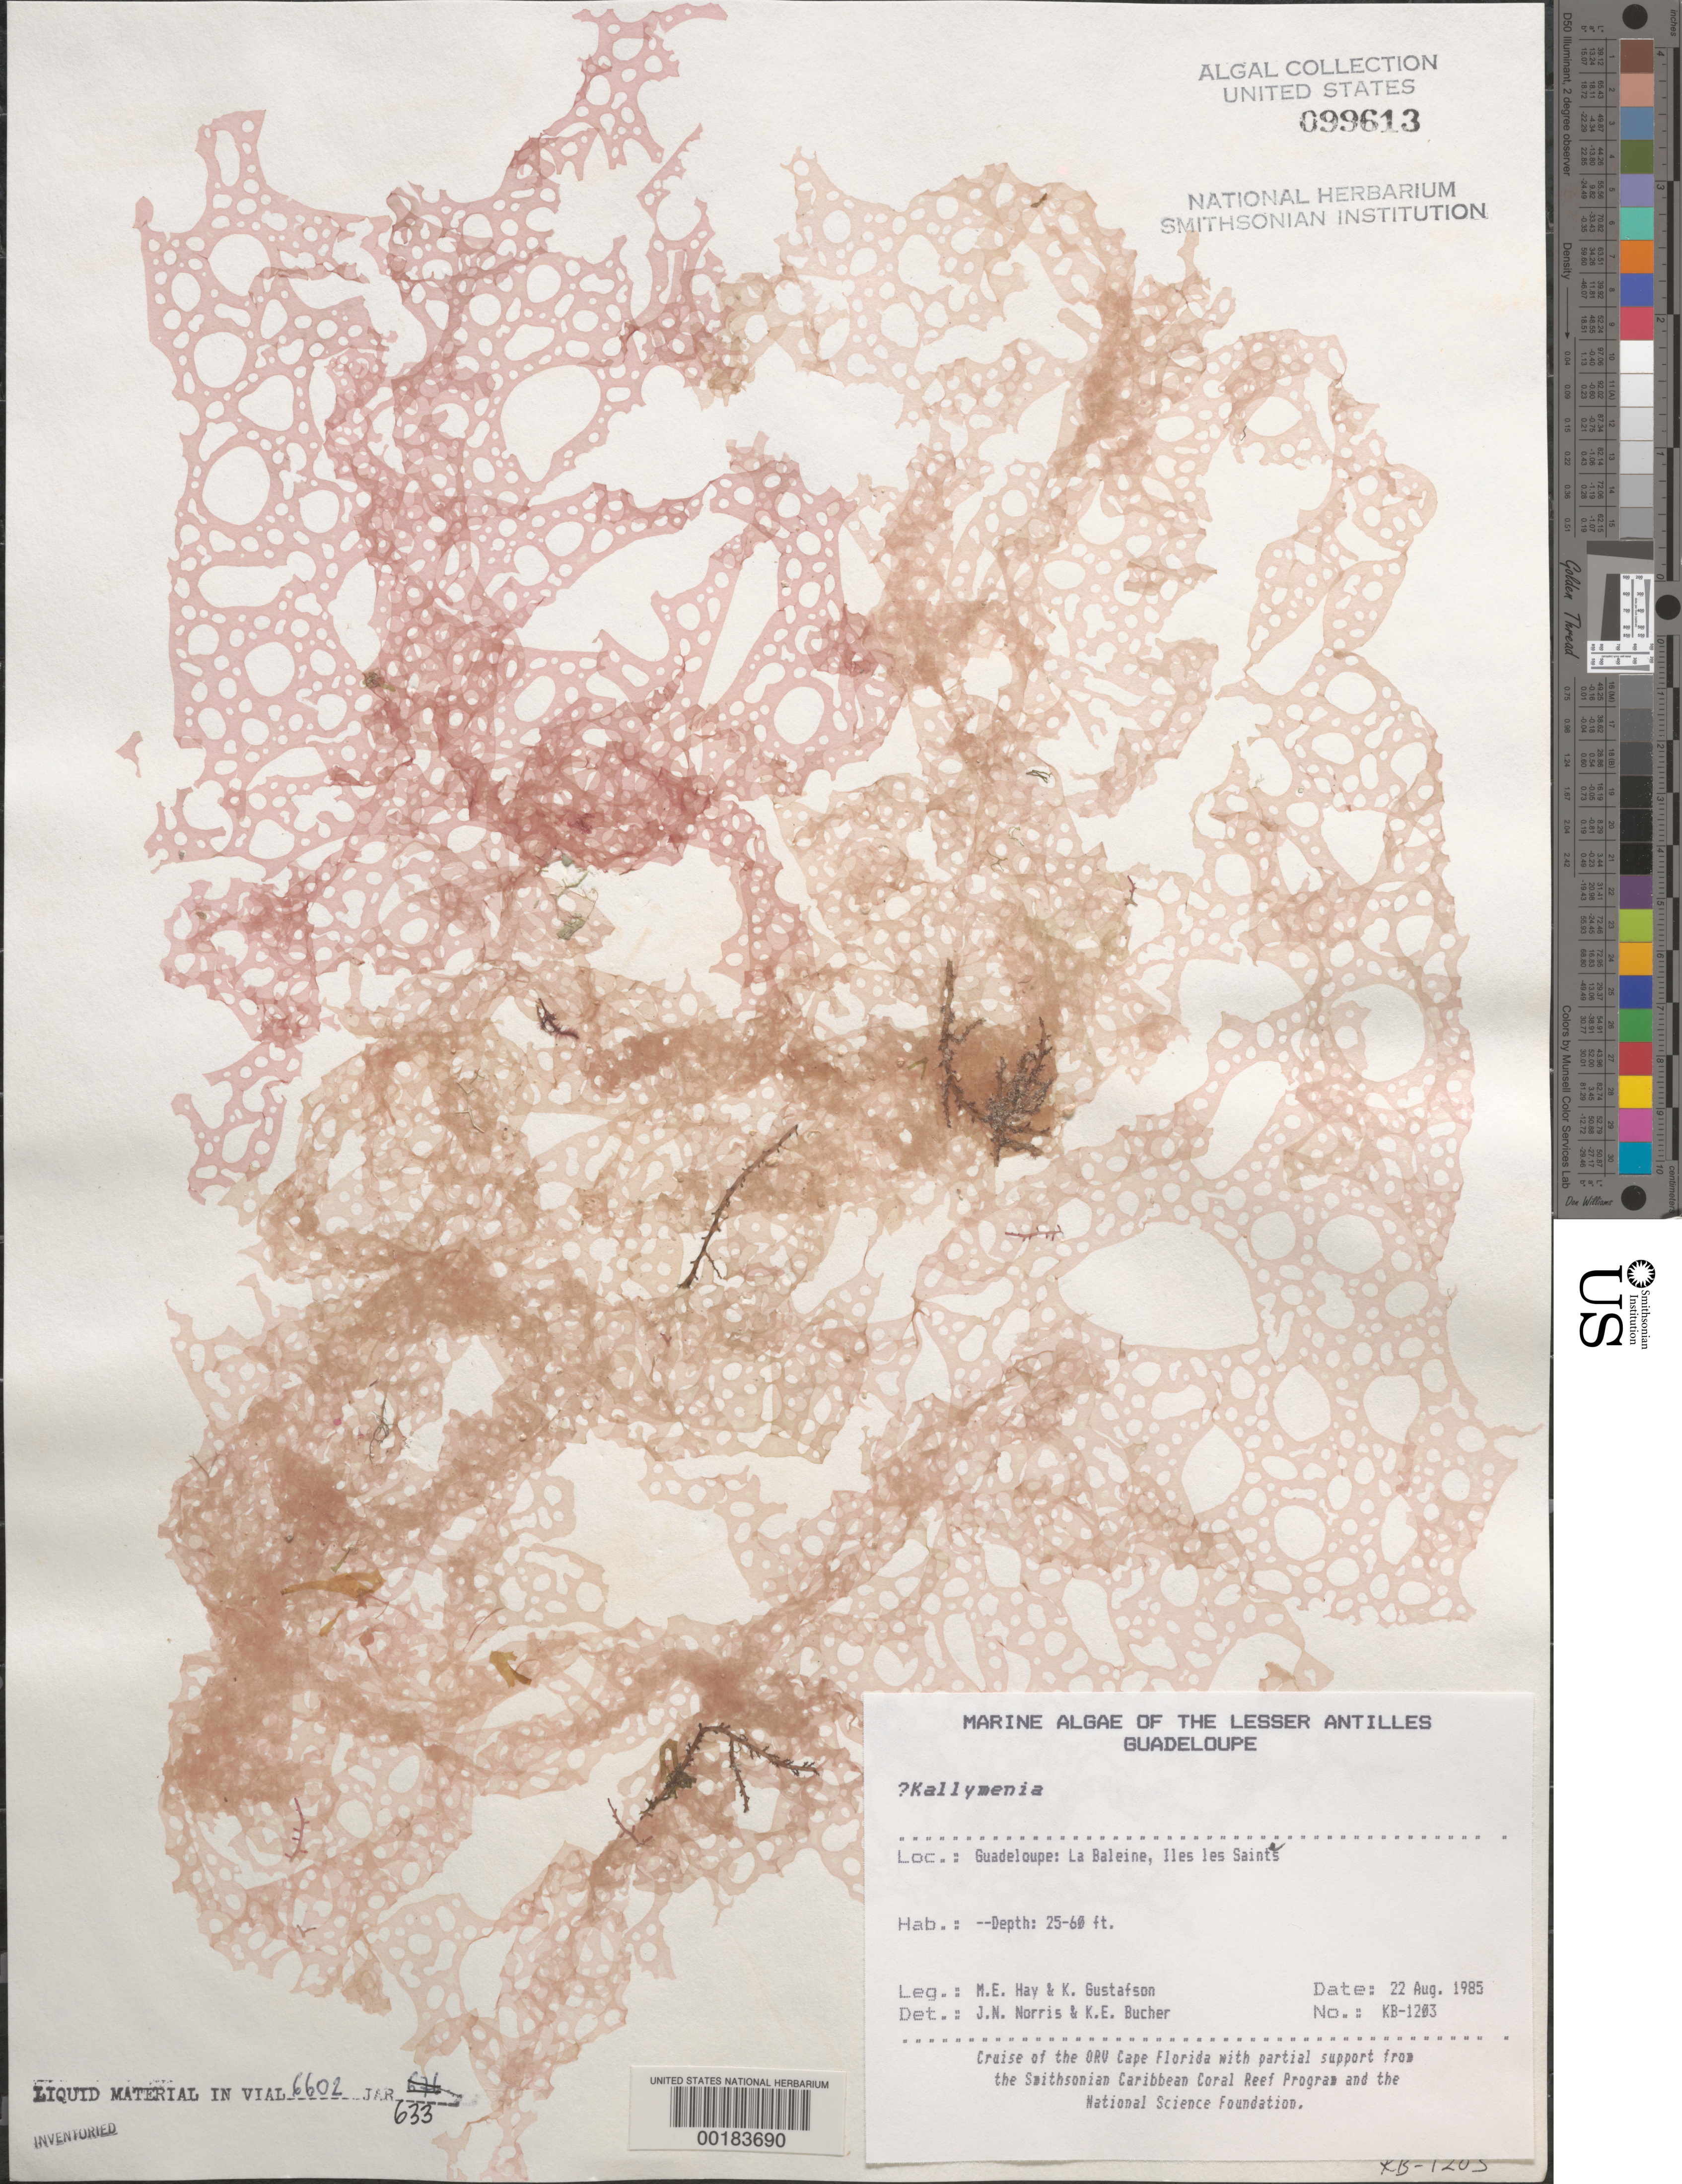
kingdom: Plantae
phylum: Rhodophyta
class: Florideophyceae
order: Gigartinales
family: Kallymeniaceae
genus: Kallymenia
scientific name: Kallymenia sp.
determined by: Norris, J. N.; Bucher, K. E.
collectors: M. E. Hay & K. Gustafson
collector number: KB-1203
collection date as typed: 22 Aug 1985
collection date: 1985-08-22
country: Guadeloupe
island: Iles des Saintes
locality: La Baleine (near Pointe Napoleon)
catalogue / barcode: US 99613